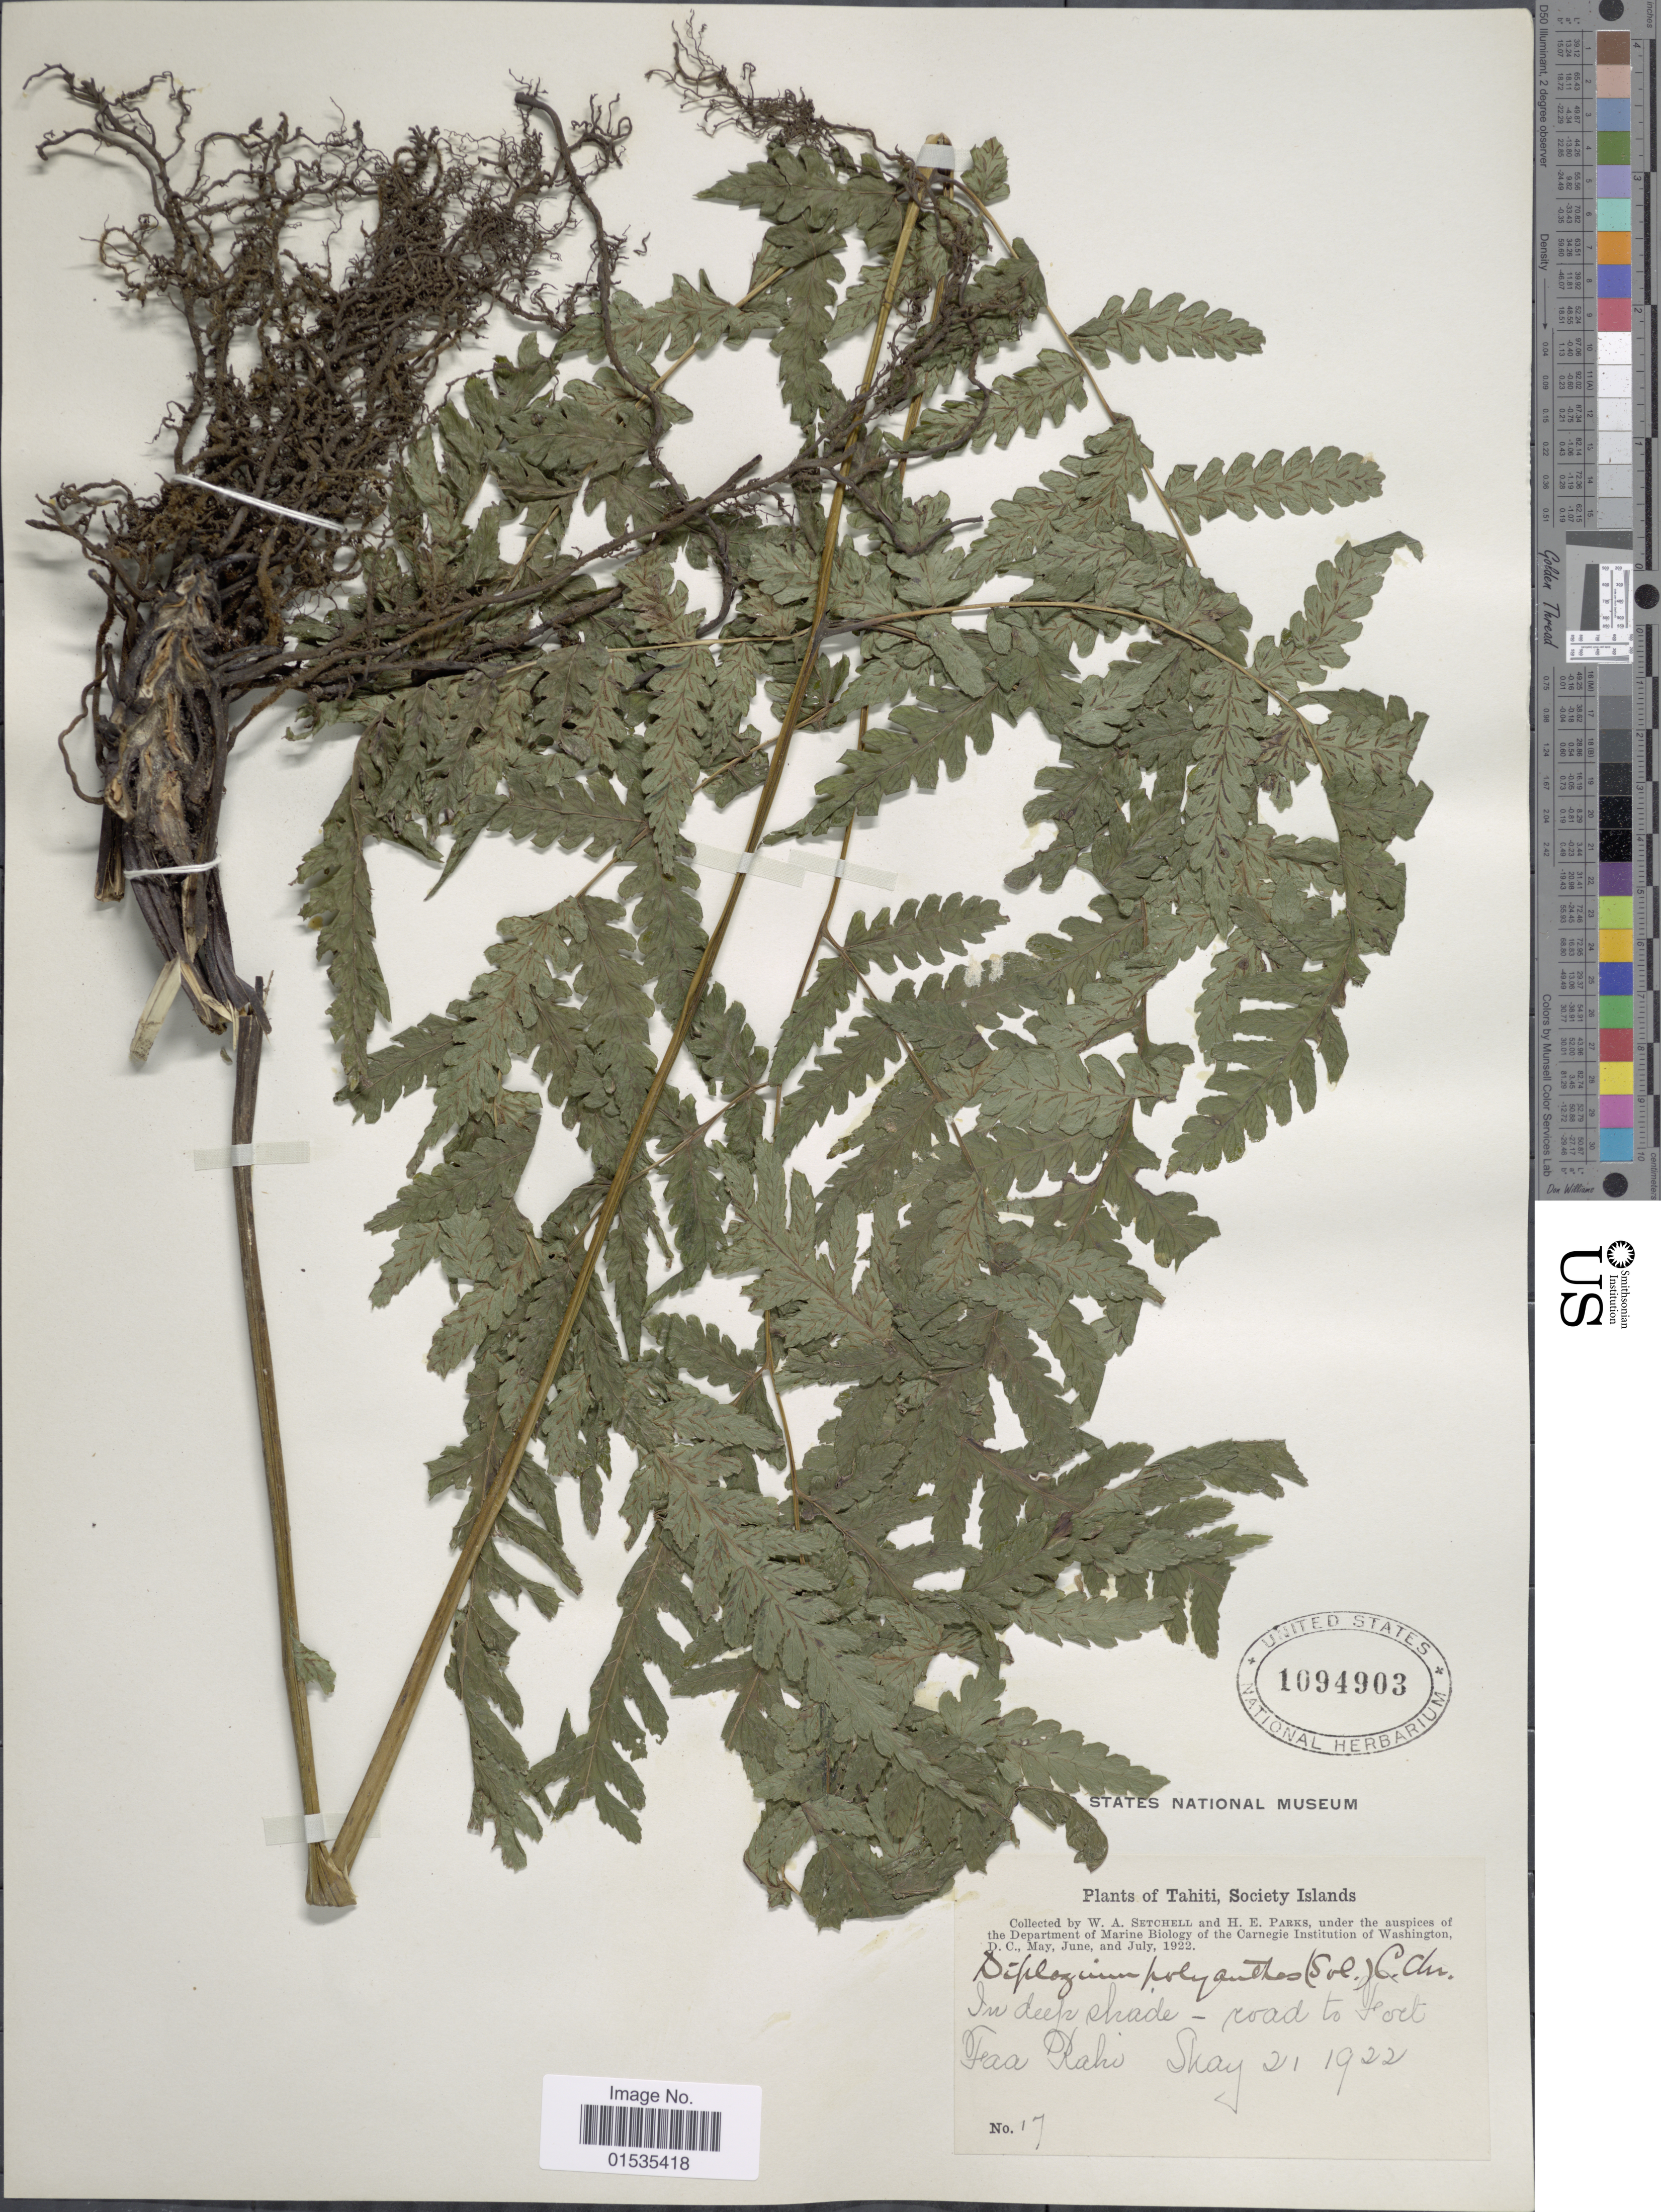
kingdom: Plantae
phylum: Tracheophyta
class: Polypodiopsida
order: Polypodiales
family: Athyriaceae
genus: Diplazium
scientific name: Diplazium harpeodes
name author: T. Moore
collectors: W. Setchell & H. E. Parks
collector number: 17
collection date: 1922-05-21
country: French Polynesia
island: Tahiti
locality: Tahiti, Society Islands, road to Fort Faa Rahi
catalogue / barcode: US 1904903